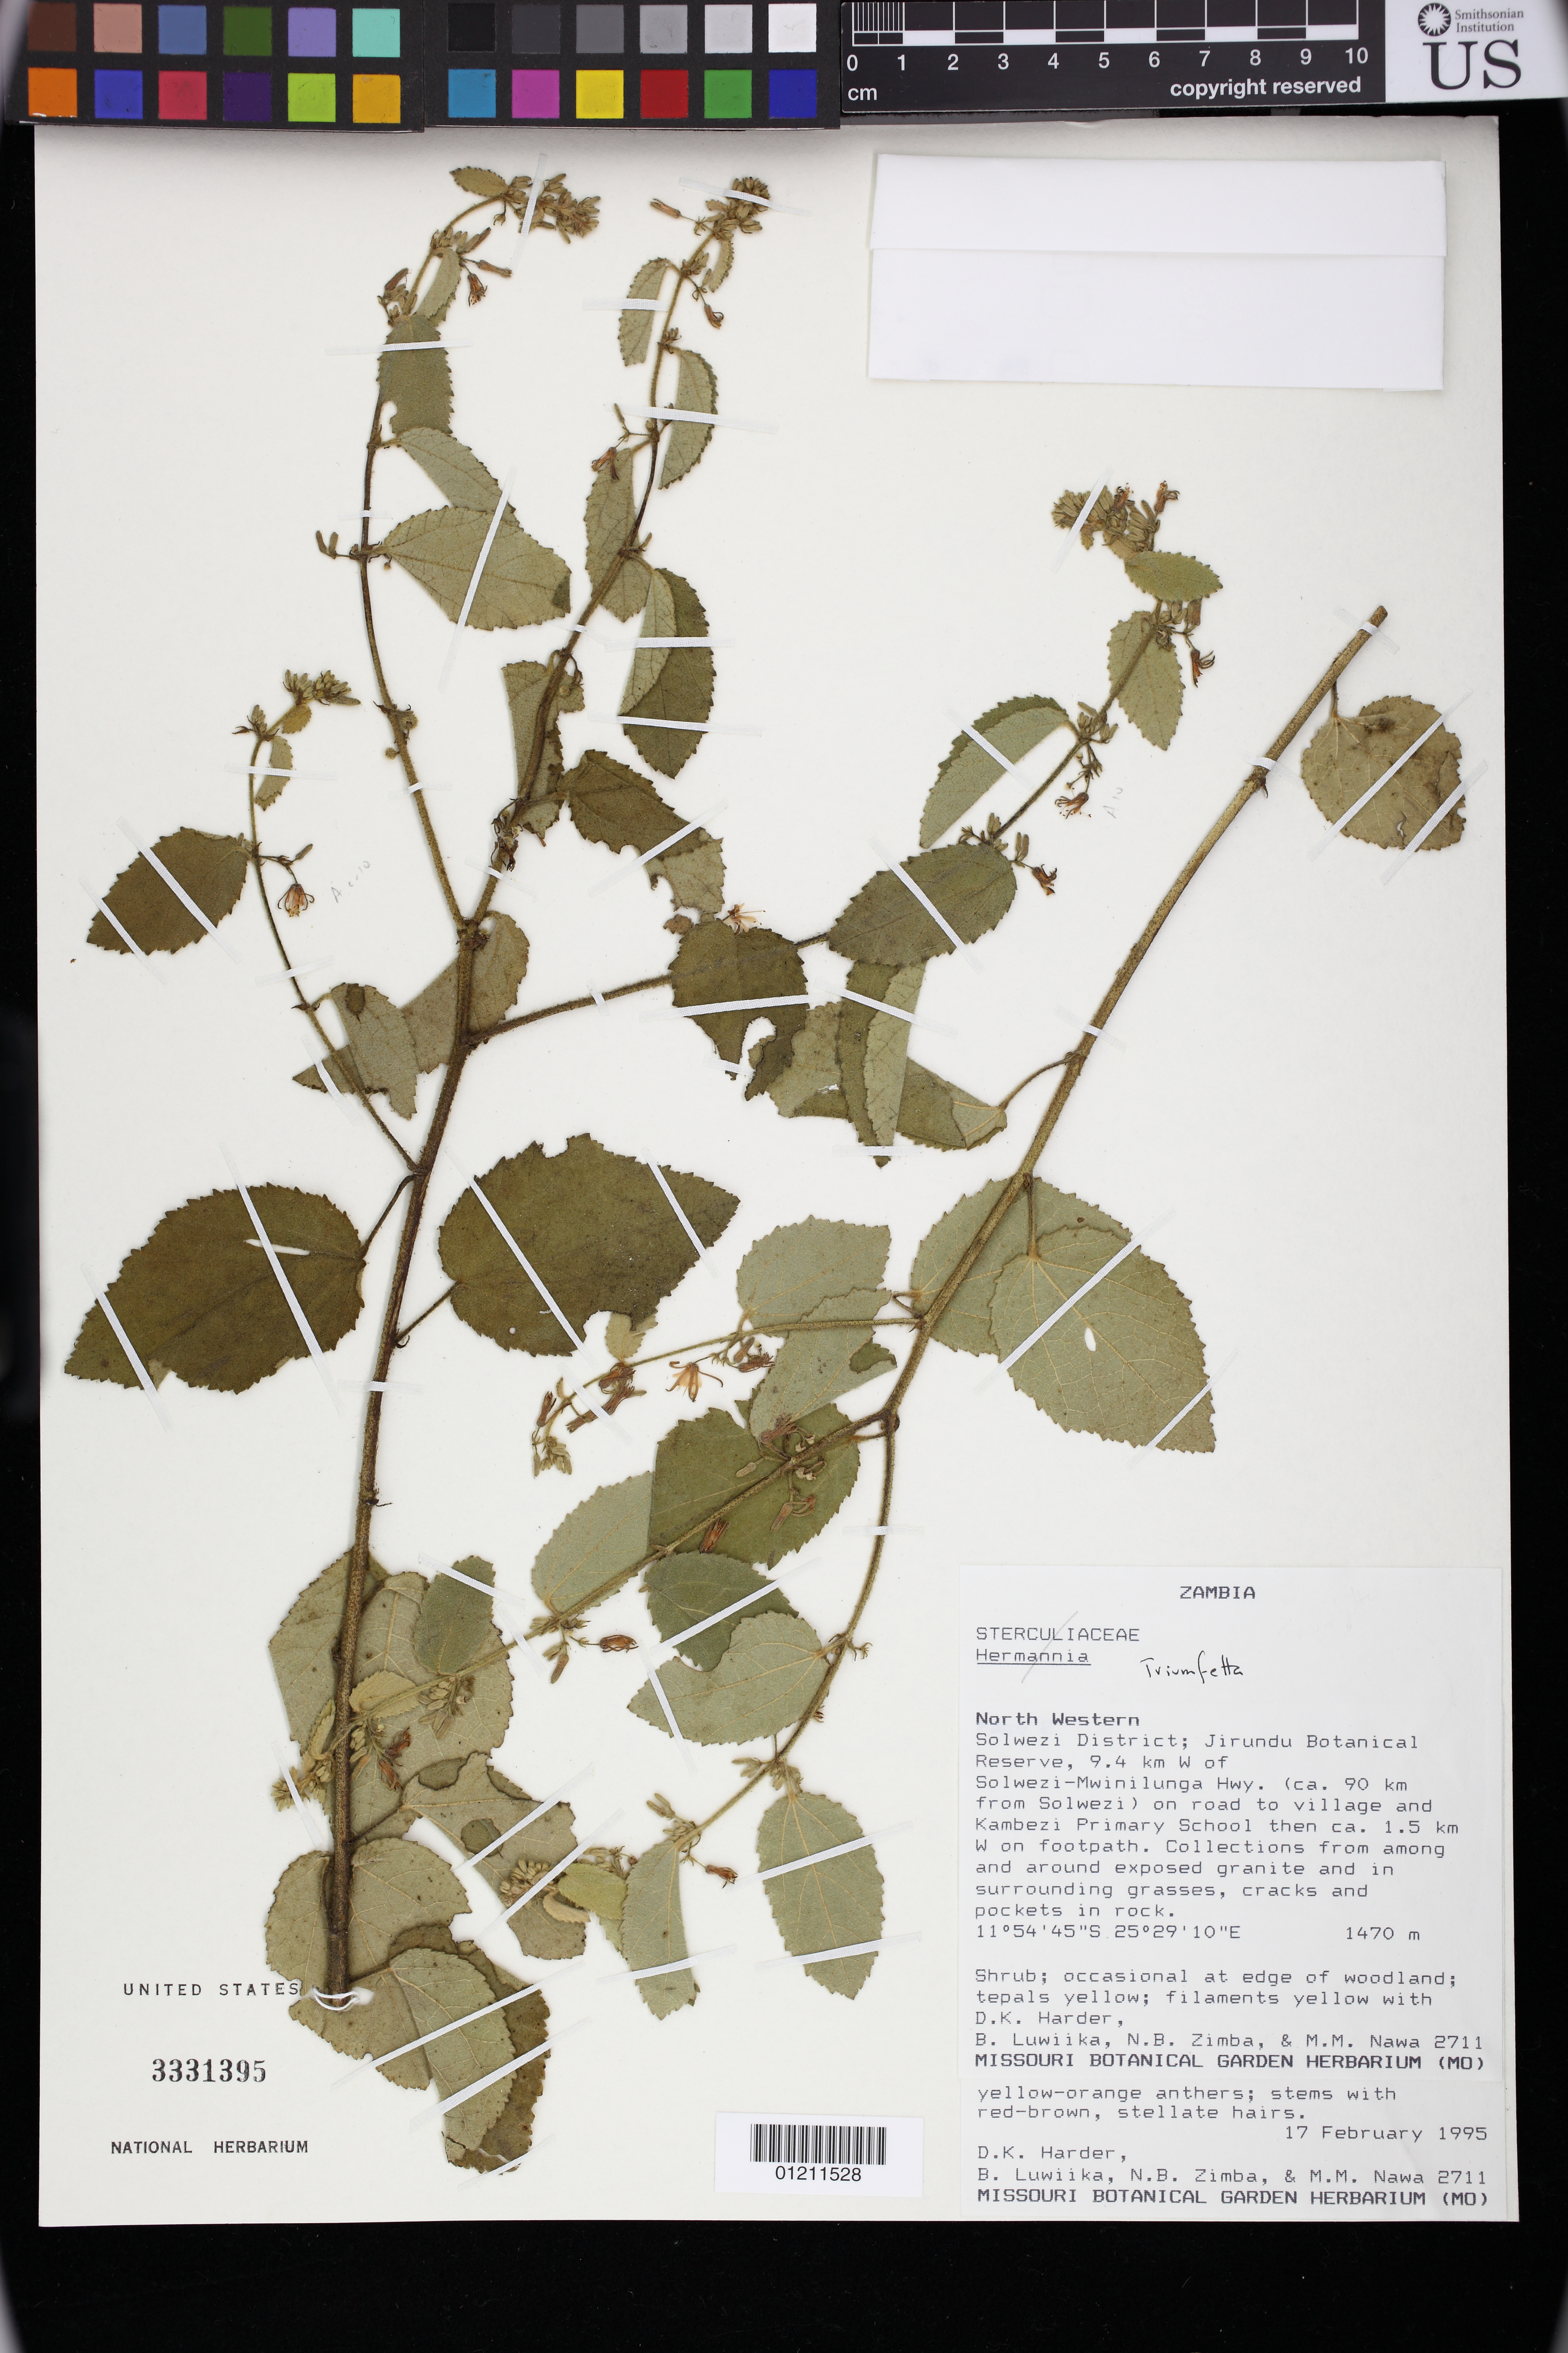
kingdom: Plantae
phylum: Tracheophyta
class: Magnoliopsida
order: Malvales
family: Malvaceae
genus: Triumfetta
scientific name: Triumfetta sp.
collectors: D. Harder, B. Luwiika, N. B. Zimba & M. Nawa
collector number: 2711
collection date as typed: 17 Feb 1995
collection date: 1995-02-17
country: Zambia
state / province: North-Western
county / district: Solwezi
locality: North Western. Solwezi District; Jirundi Botanical Reserve, 9.4 km W of Solwezi-Mwinilunga Hwy. (ca. 90 km from Solwezi) on road to village and Kambezi Primary School then ca. 1.5 km W on footpath. Collections from among and around exposed granite and in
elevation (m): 1470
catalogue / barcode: US 3331395